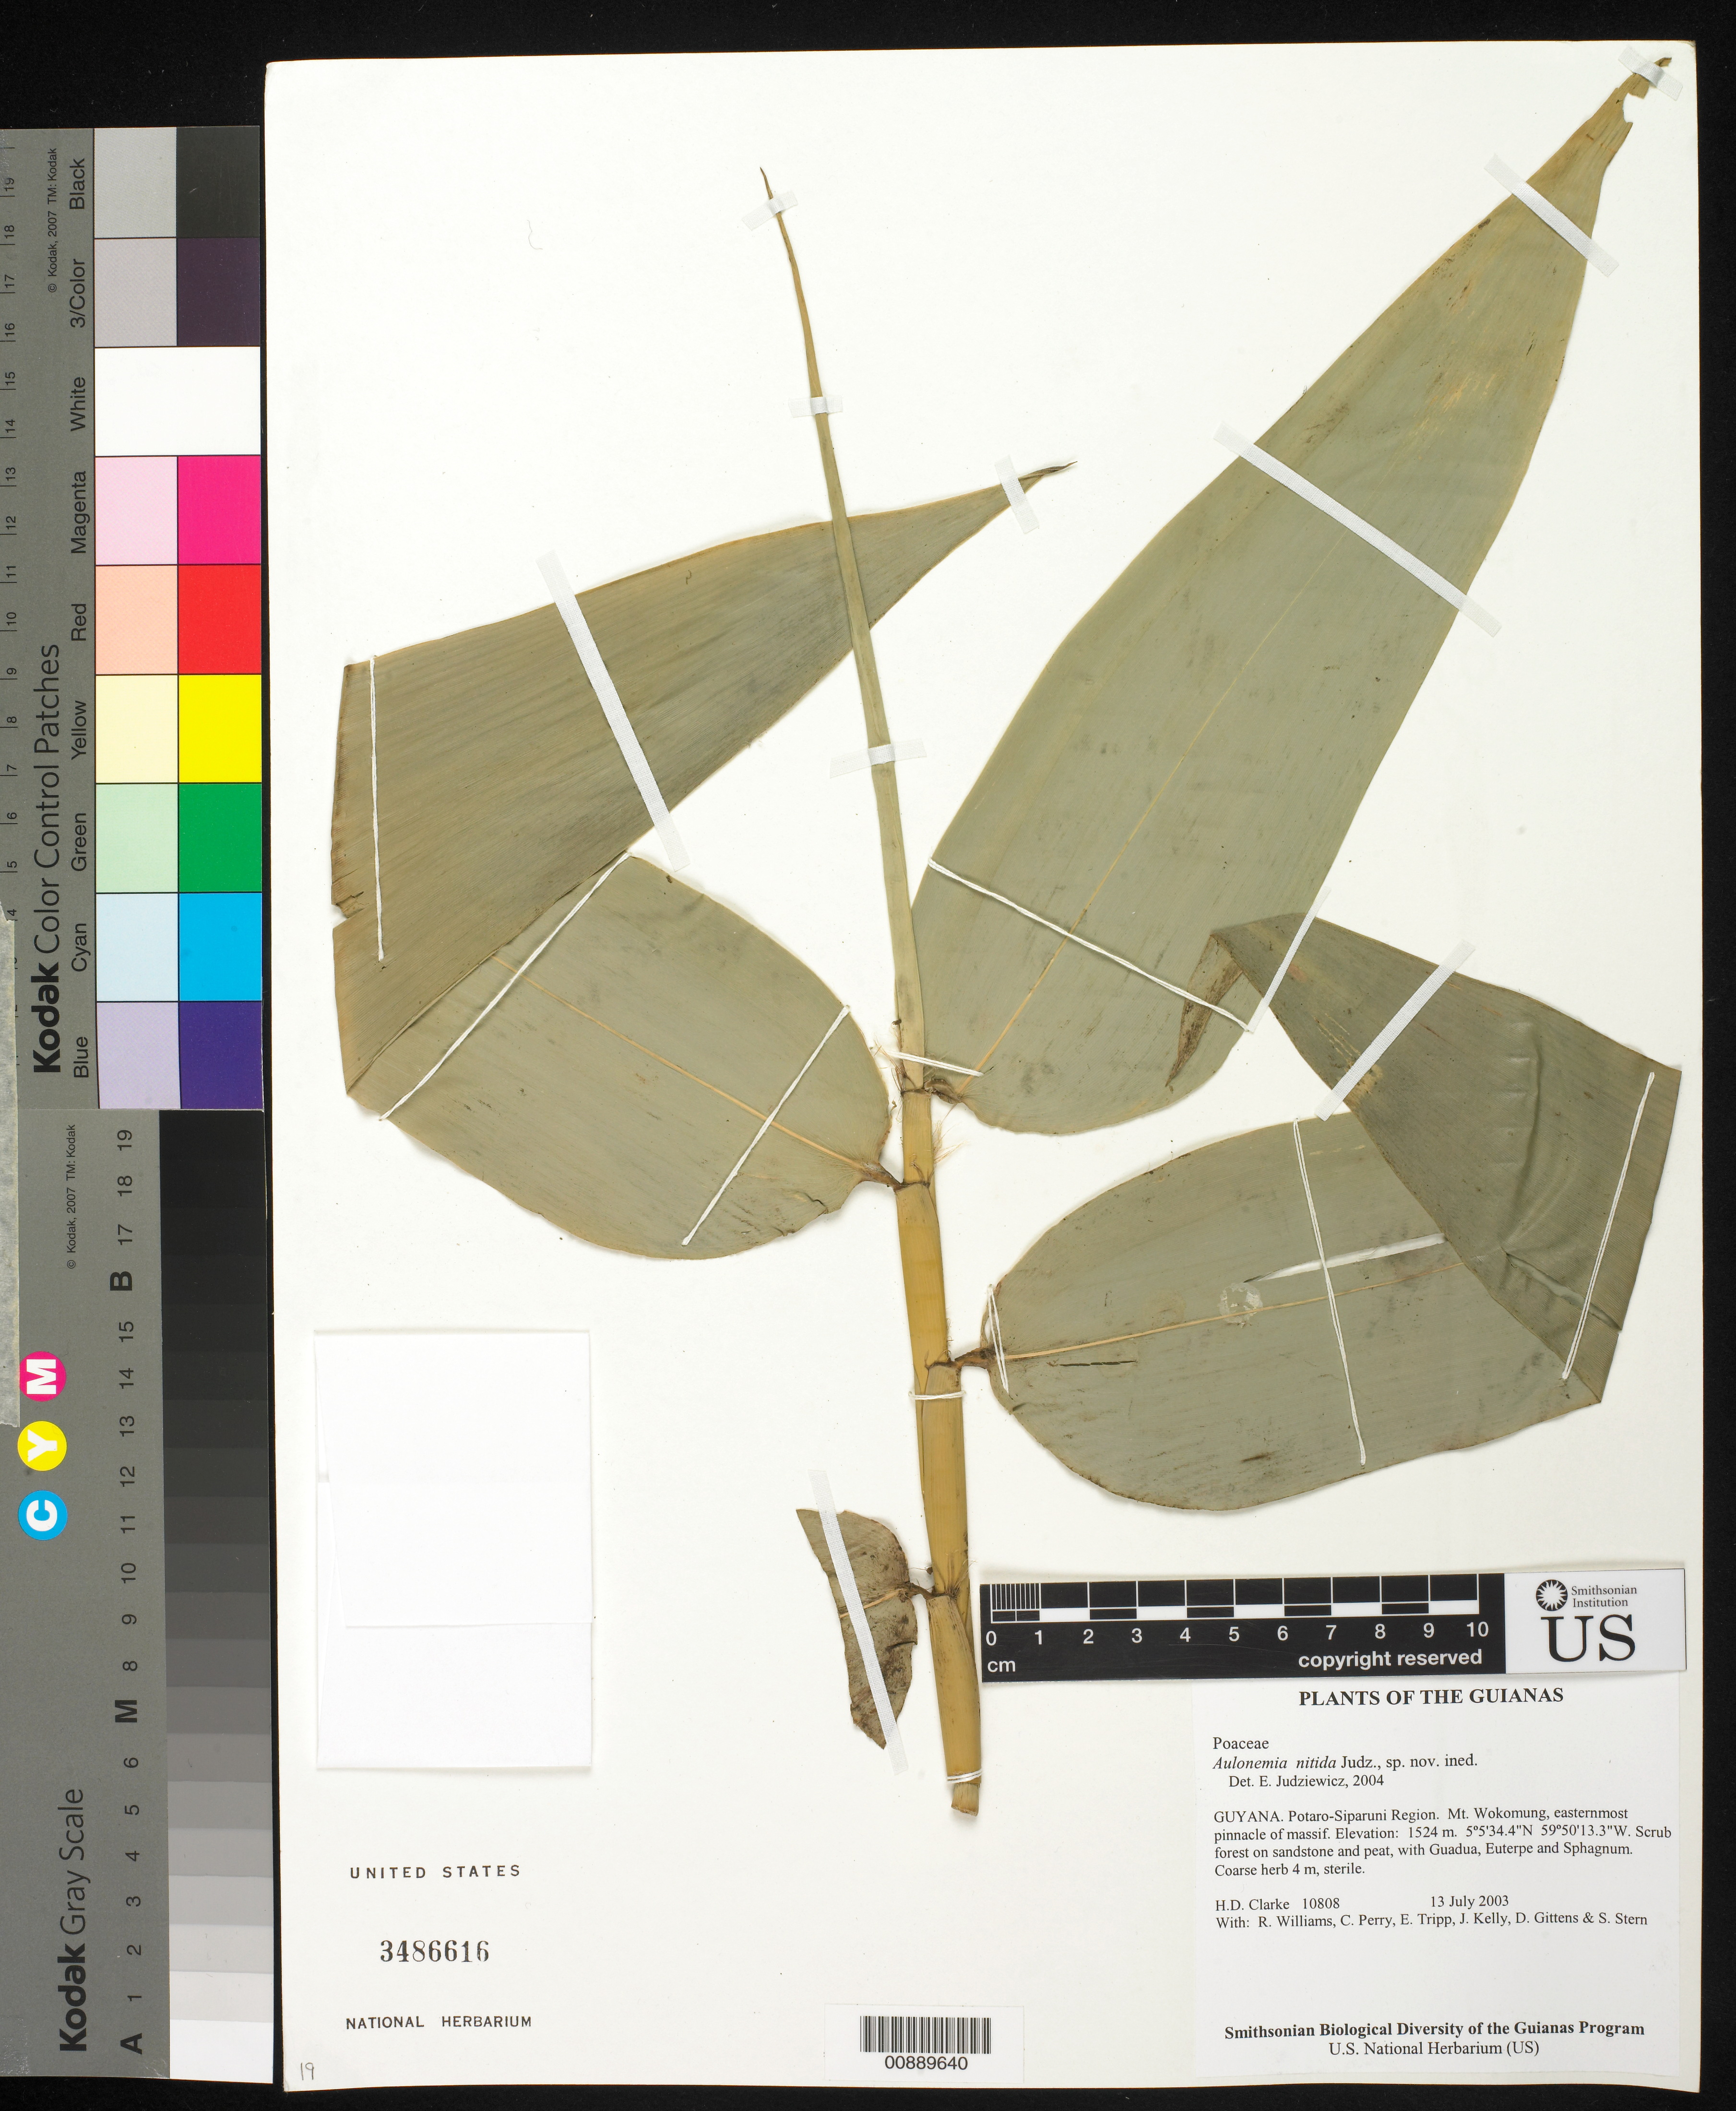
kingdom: Plantae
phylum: Tracheophyta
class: Liliopsida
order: Poales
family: Poaceae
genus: Aulonemia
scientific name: Aulonemia nitida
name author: Judz.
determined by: Judziewicz, E. J.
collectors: H. D. Clarke, R. Williams, C. Perry, E. Tripp, J. Kelly, D. Gittens & S. R. Stern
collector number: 10808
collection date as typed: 13 July 2003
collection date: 2003-07-13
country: Guyana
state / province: Potaro-Siparuni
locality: Mt. Wokomung, easternmost pinnacle of massif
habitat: Scrub forest on sandstone and peat, with Guadua, Euterpe and Sphagnum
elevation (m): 1524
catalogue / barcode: US 3486616